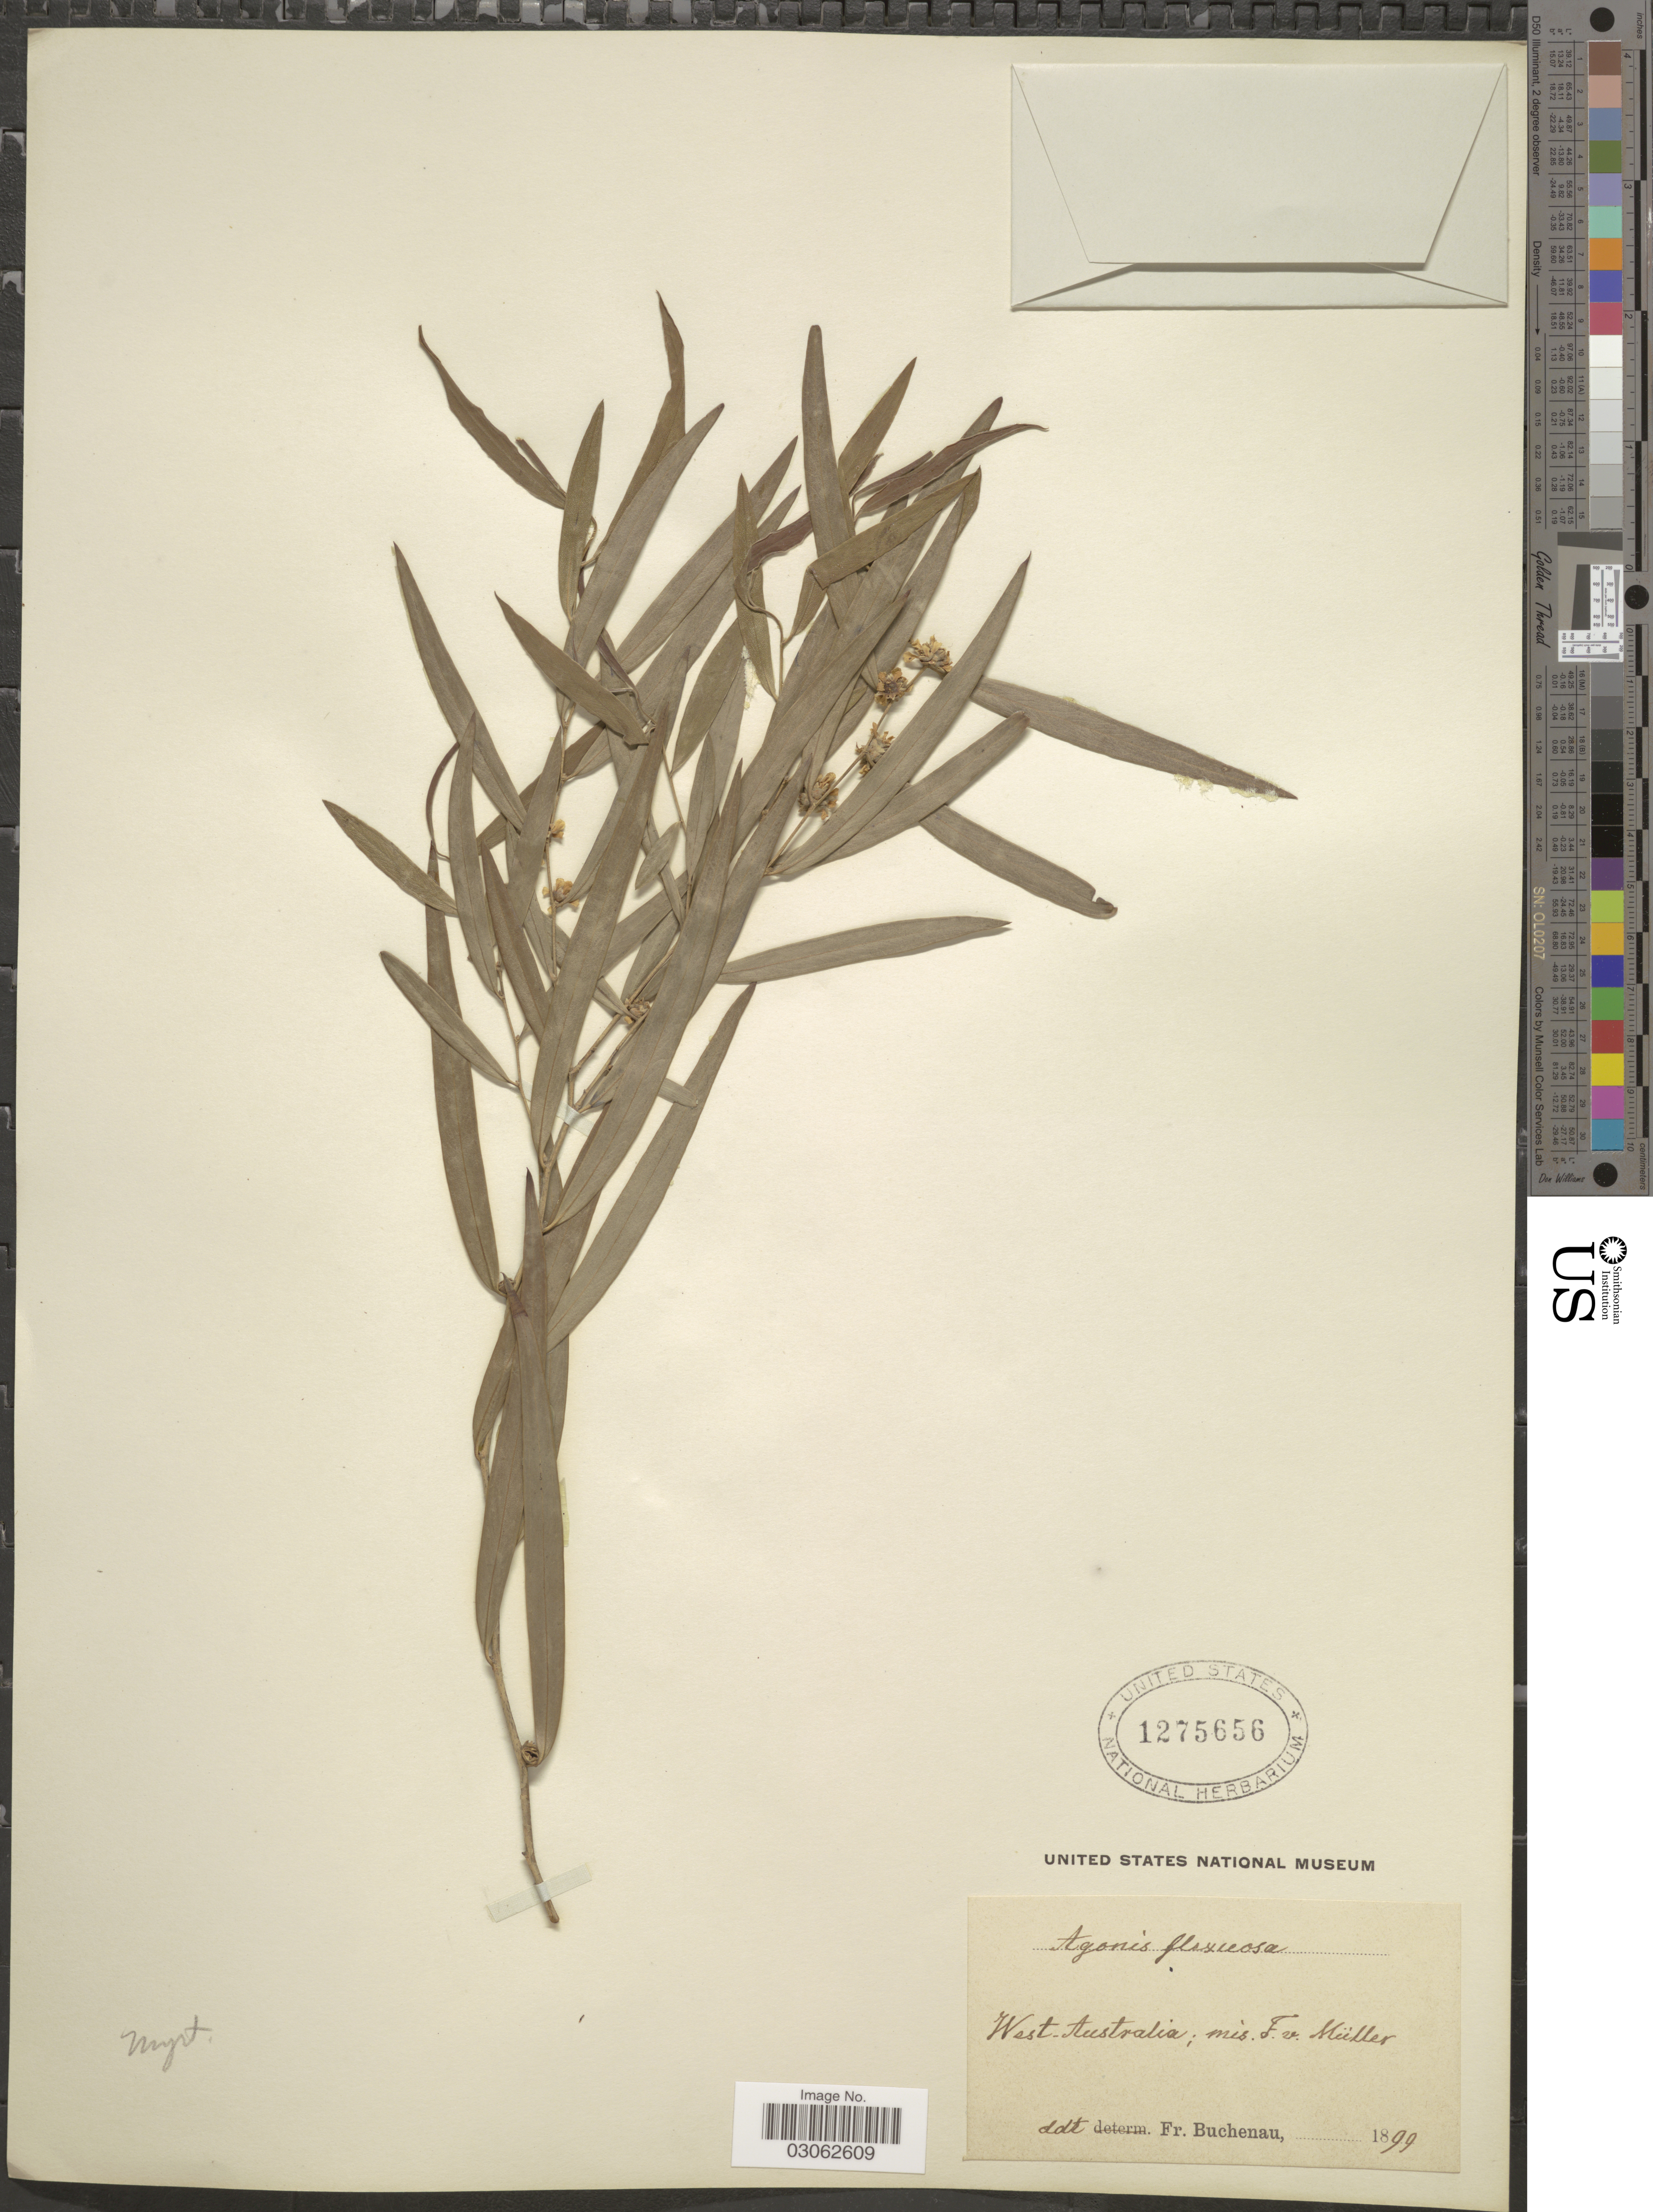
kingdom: Plantae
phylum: Tracheophyta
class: Magnoliopsida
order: Myrtales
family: Myrtaceae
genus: Agonis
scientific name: Agonis flexuosa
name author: (Willd.) Sweet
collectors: F. Müller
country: Australia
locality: West-Australia.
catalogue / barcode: US 1275656